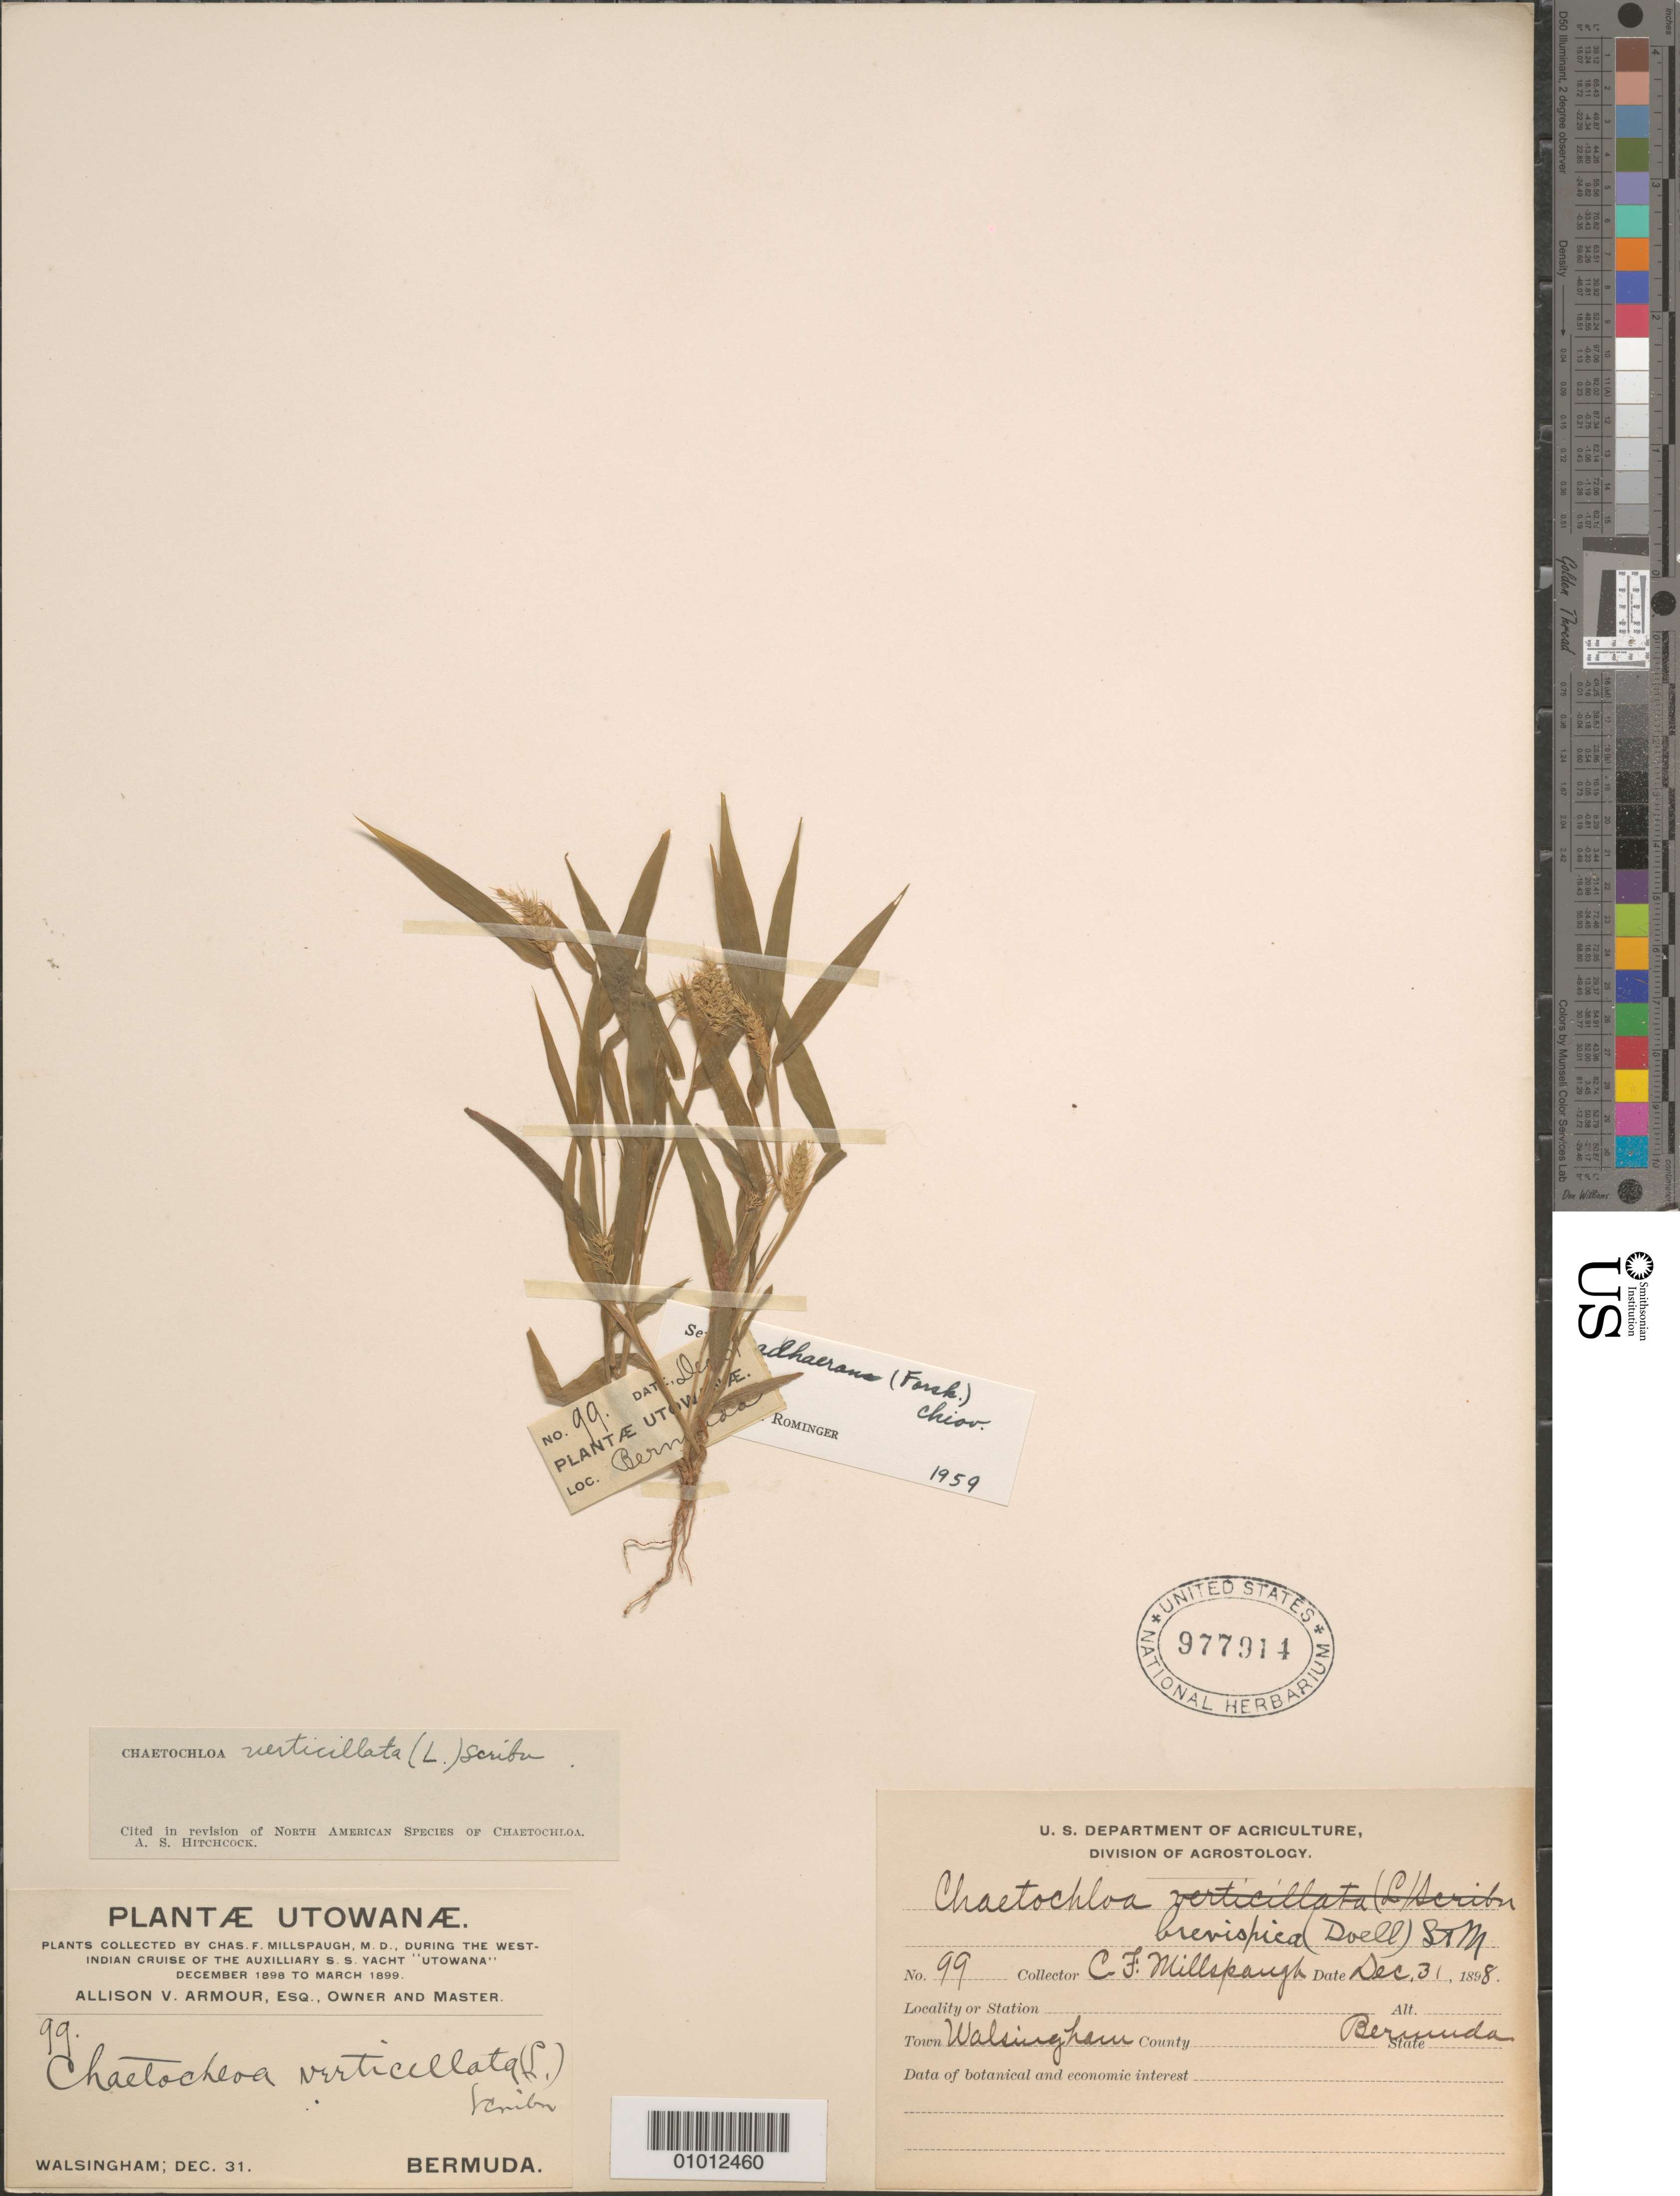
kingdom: Plantae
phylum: Tracheophyta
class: Liliopsida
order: Poales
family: Poaceae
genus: Setaria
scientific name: Setaria adhaerens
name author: (Forssk.) Chiov.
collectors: C. F. Millspaugh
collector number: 99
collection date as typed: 31 Dec 1898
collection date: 1898-12-31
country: Bermuda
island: Bermuda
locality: Walsingham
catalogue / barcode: US 977914